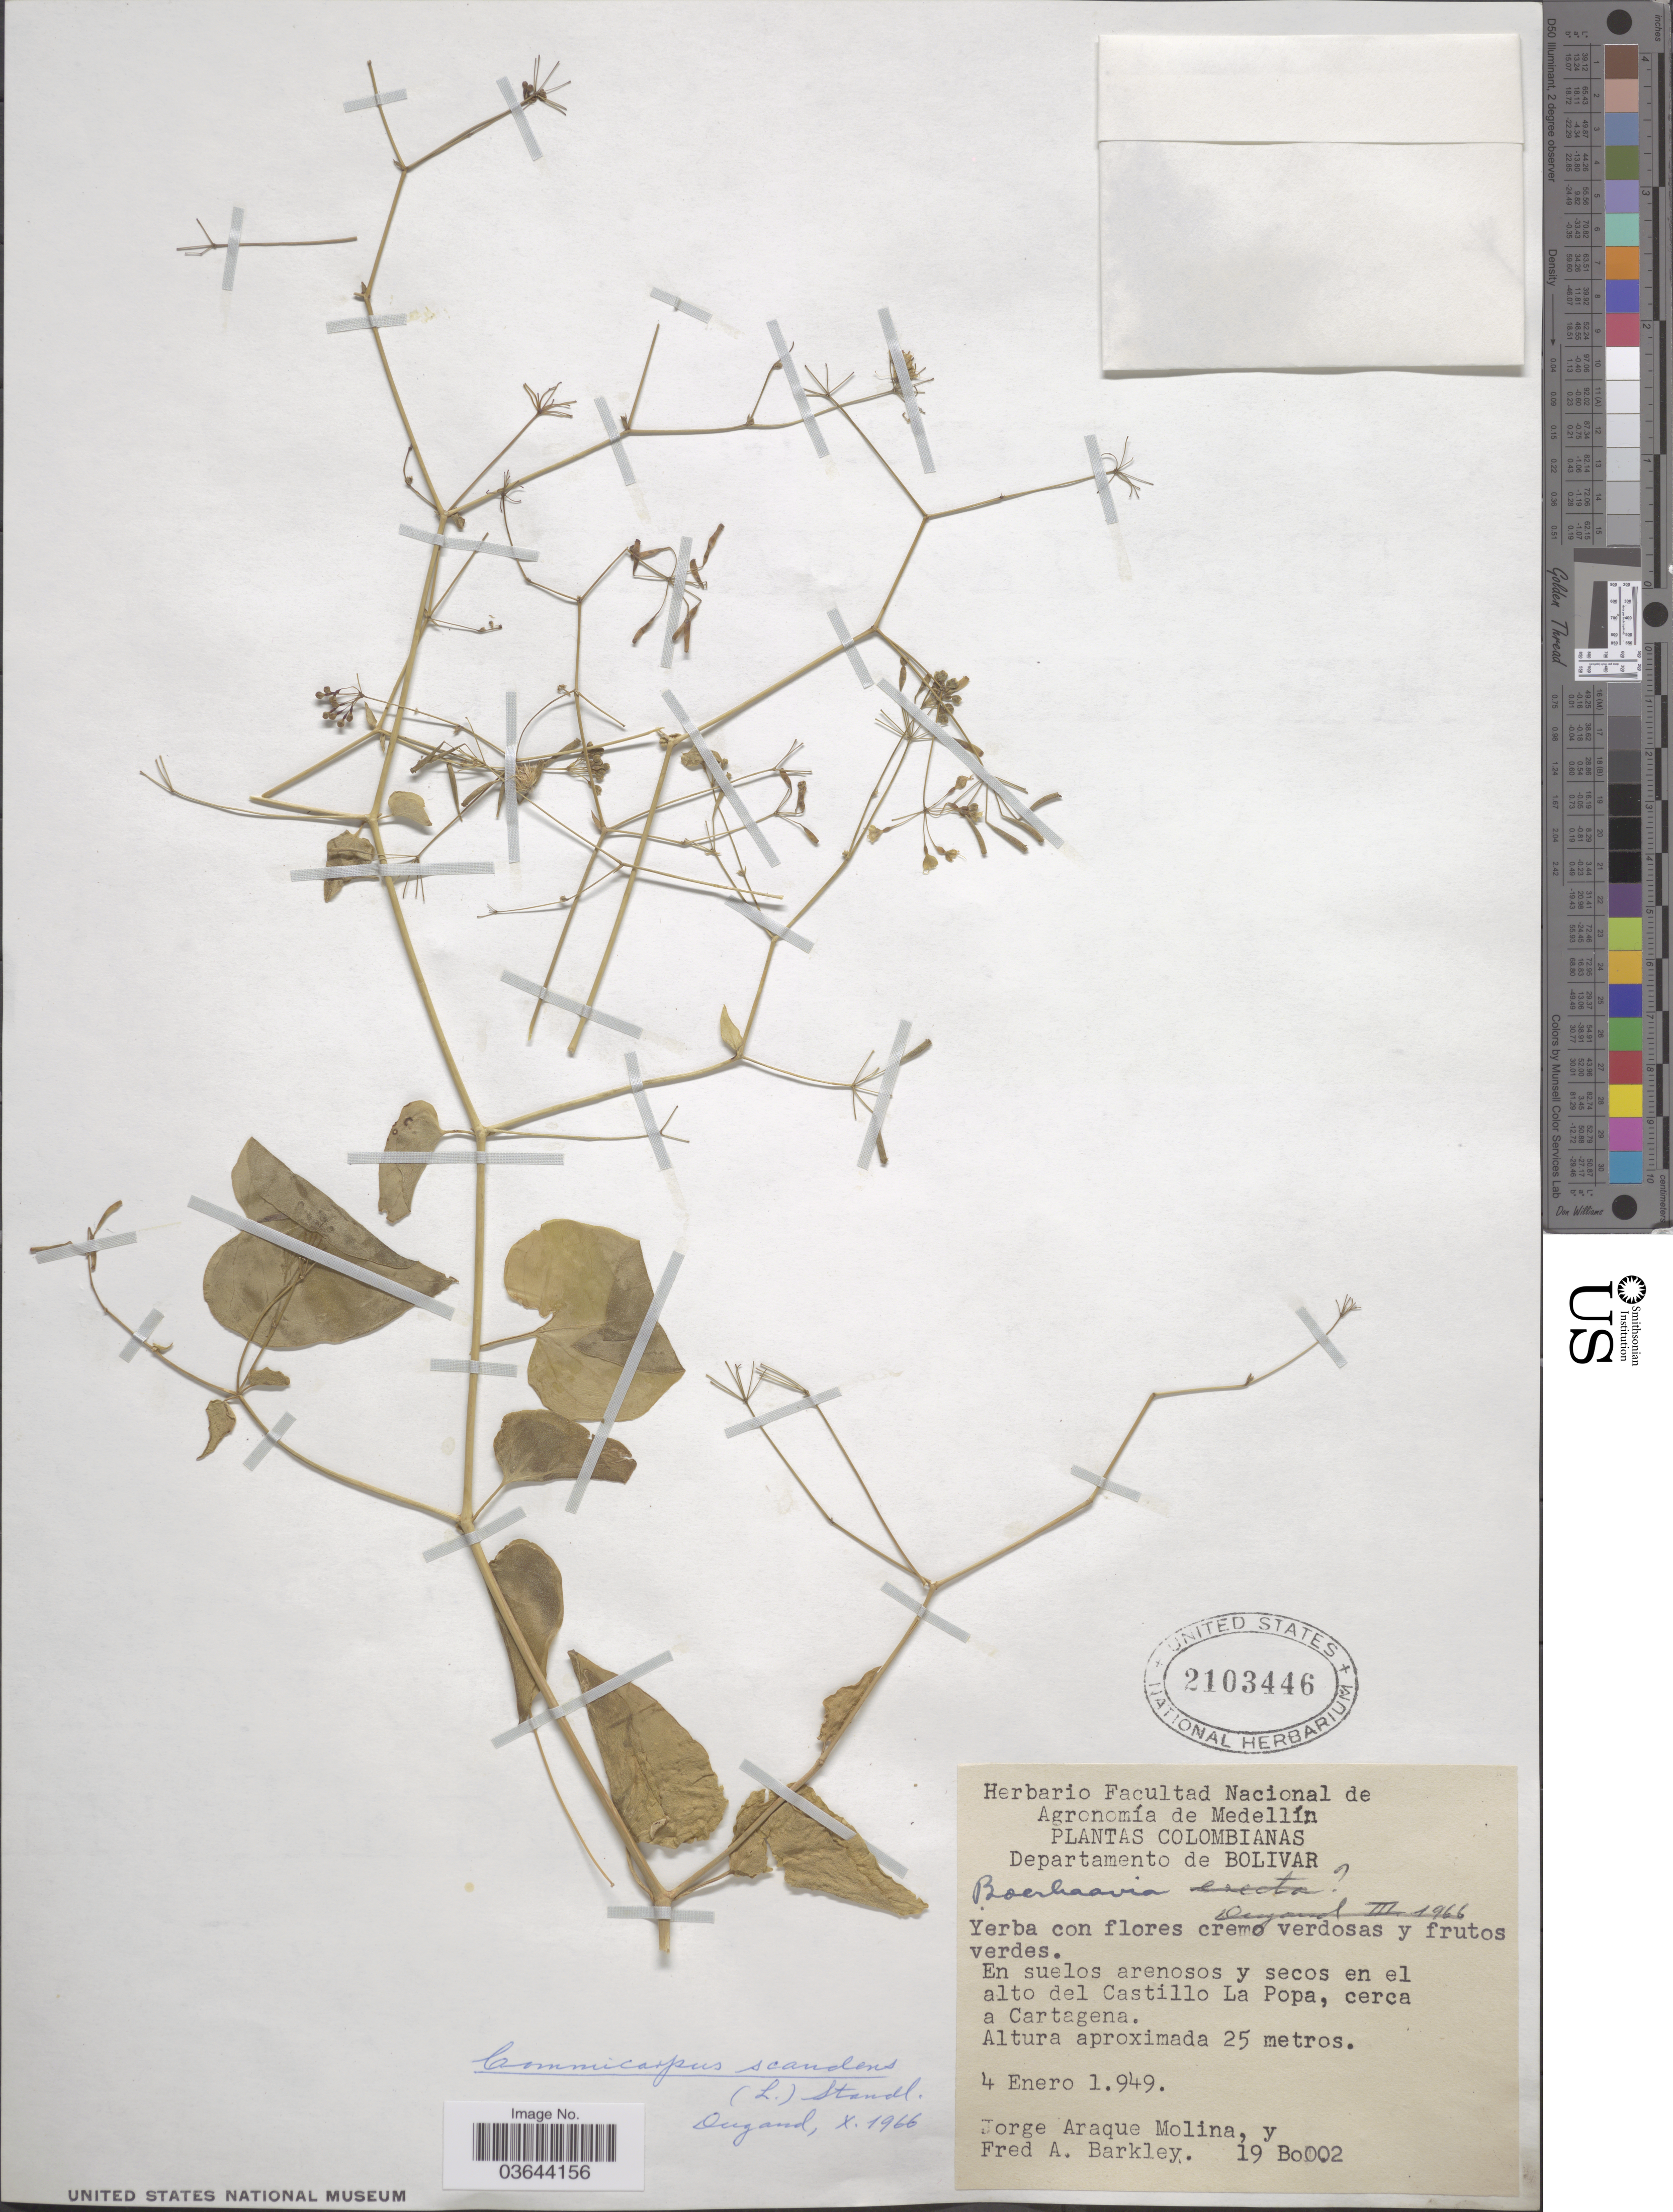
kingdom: Plantae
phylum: Tracheophyta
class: Magnoliopsida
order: Caryophyllales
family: Nyctaginaceae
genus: Commicarpus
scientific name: Commicarpus scandens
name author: (L.) Standl.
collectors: J. Araque Molina & F. A. Barkley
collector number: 19Bo002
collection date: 1949-01-04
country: Colombia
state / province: Bolívar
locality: Departamento de Bolivar. En el alto del Castillo La Popa, cerca a Cartagena.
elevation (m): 25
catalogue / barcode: US 2103446